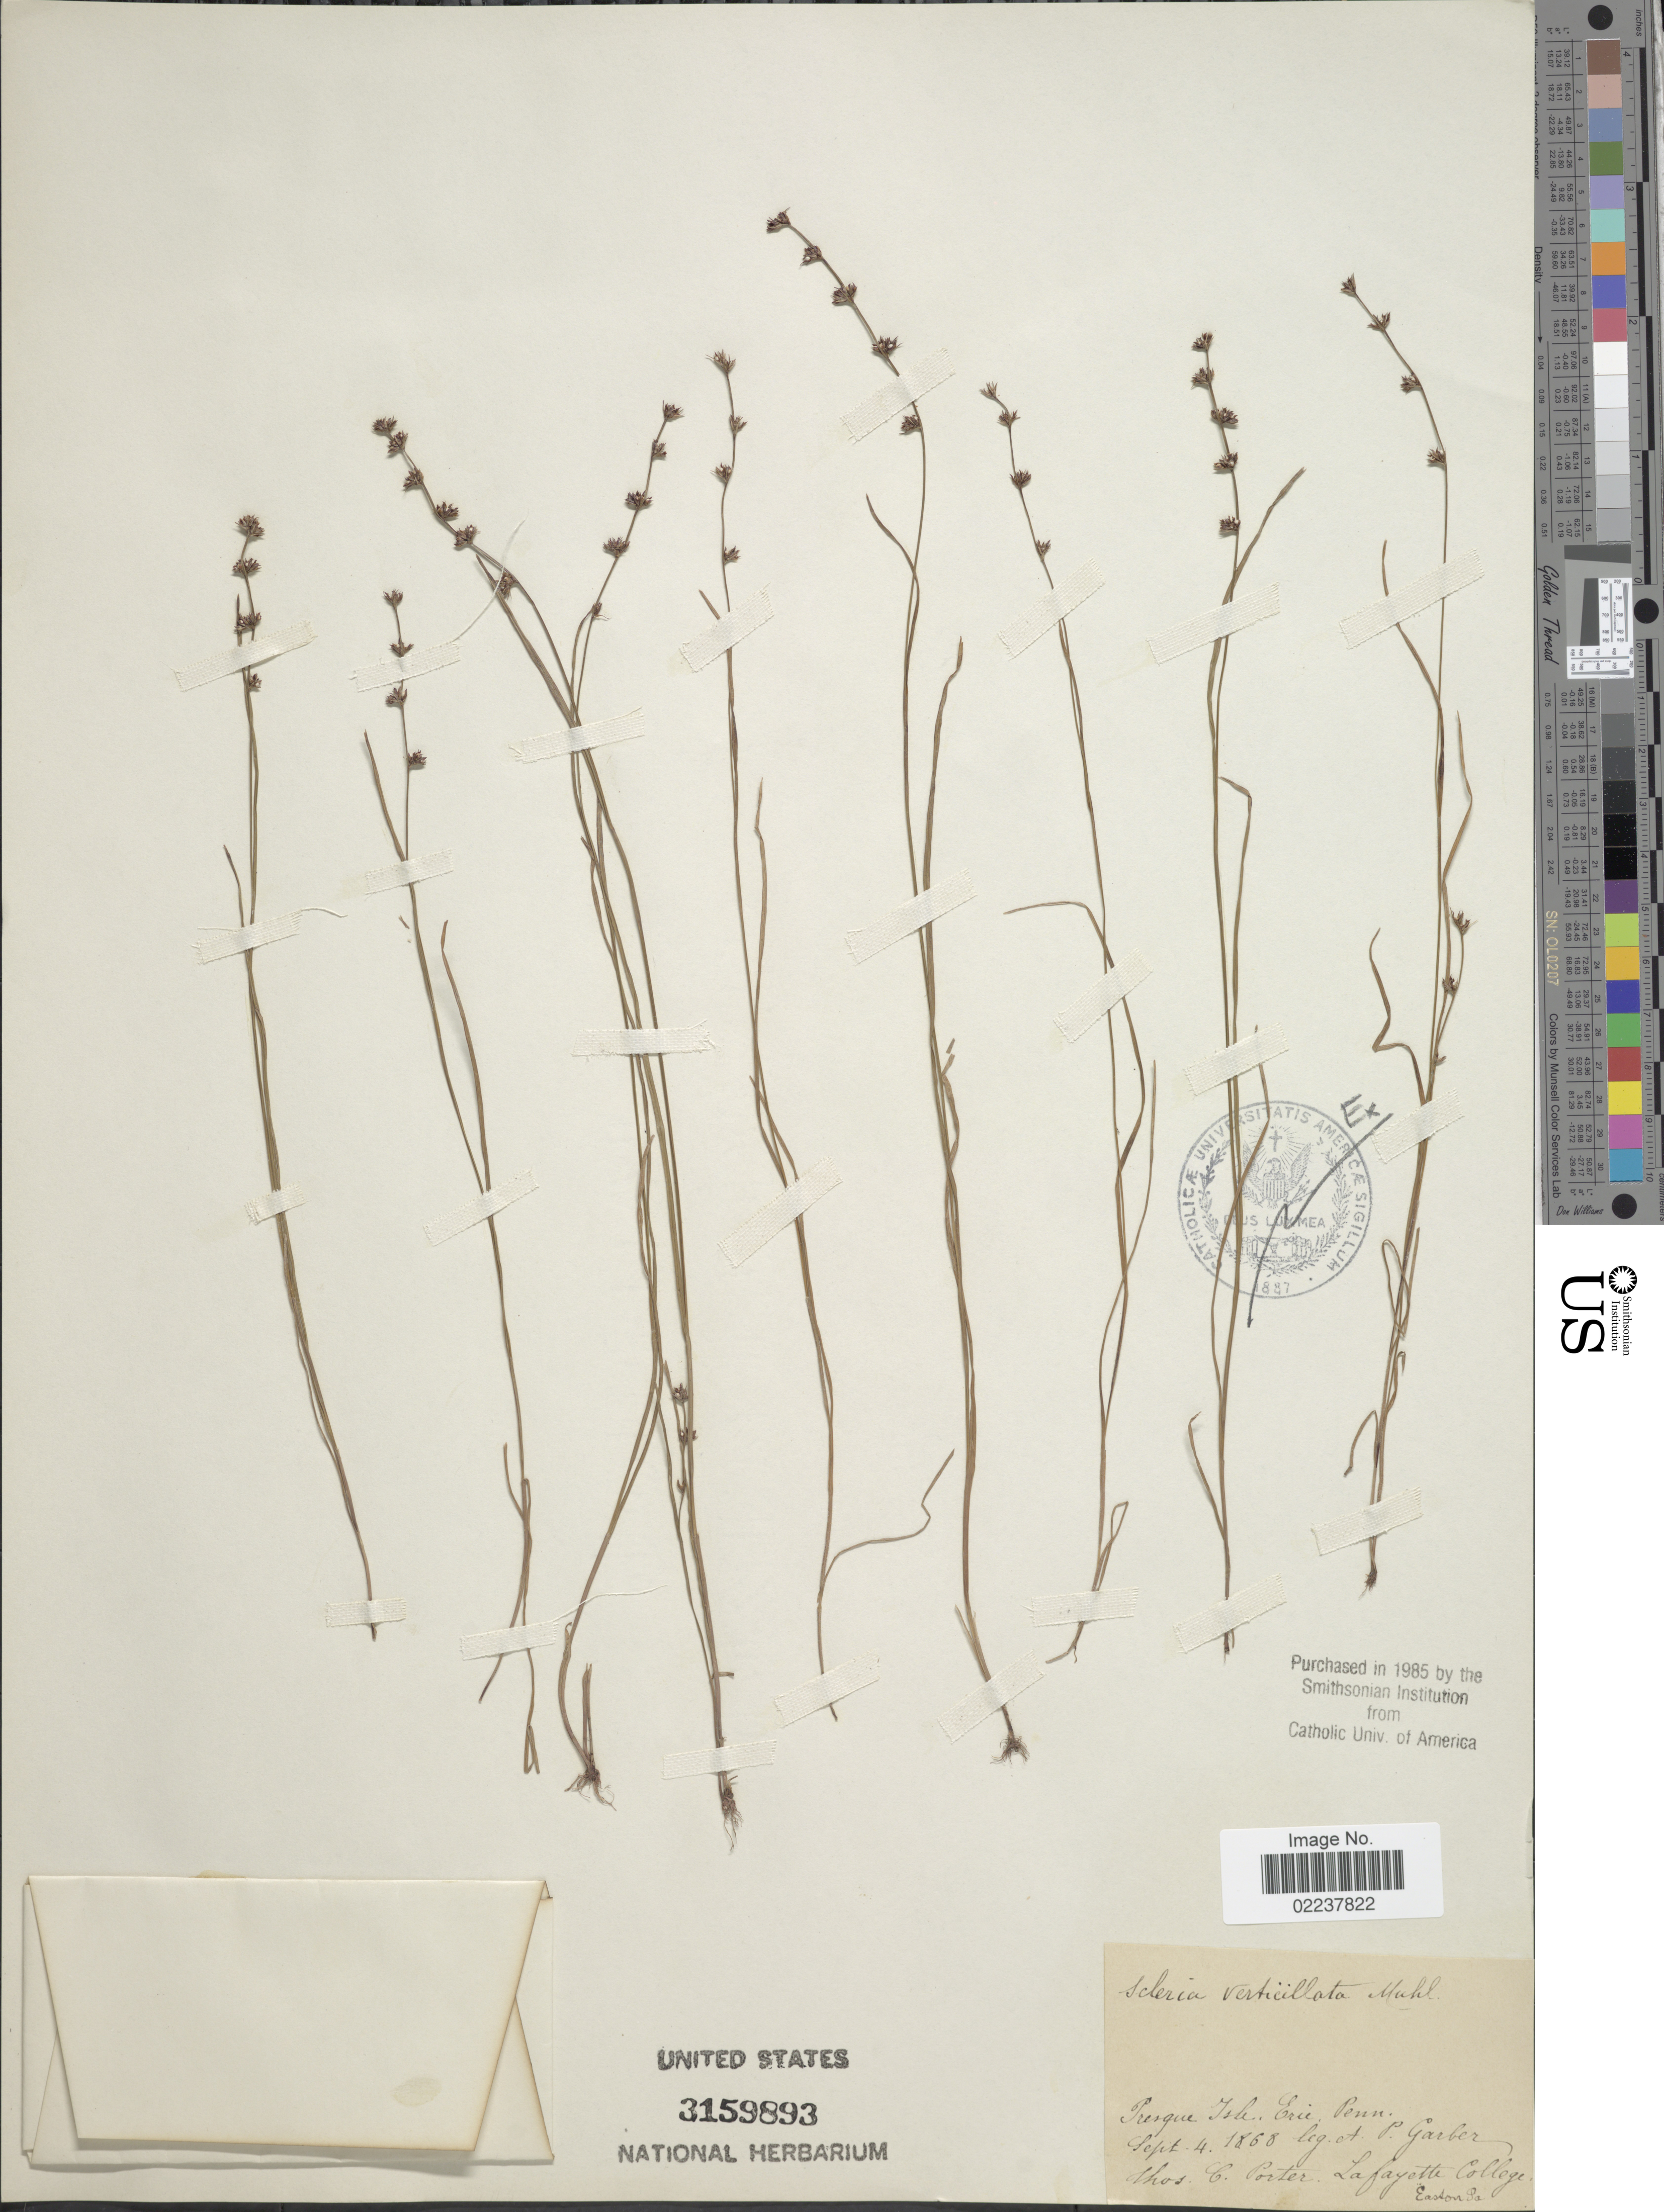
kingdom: Plantae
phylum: Tracheophyta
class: Liliopsida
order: Poales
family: Cyperaceae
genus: Scleria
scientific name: Scleria verticillata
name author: Muhl. ex Willd.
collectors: P. E. Garber & T. Porter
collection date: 1868-09-04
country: United States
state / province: Pennsylvania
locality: Lafayette College, Easton Pa.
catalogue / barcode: US 3159893